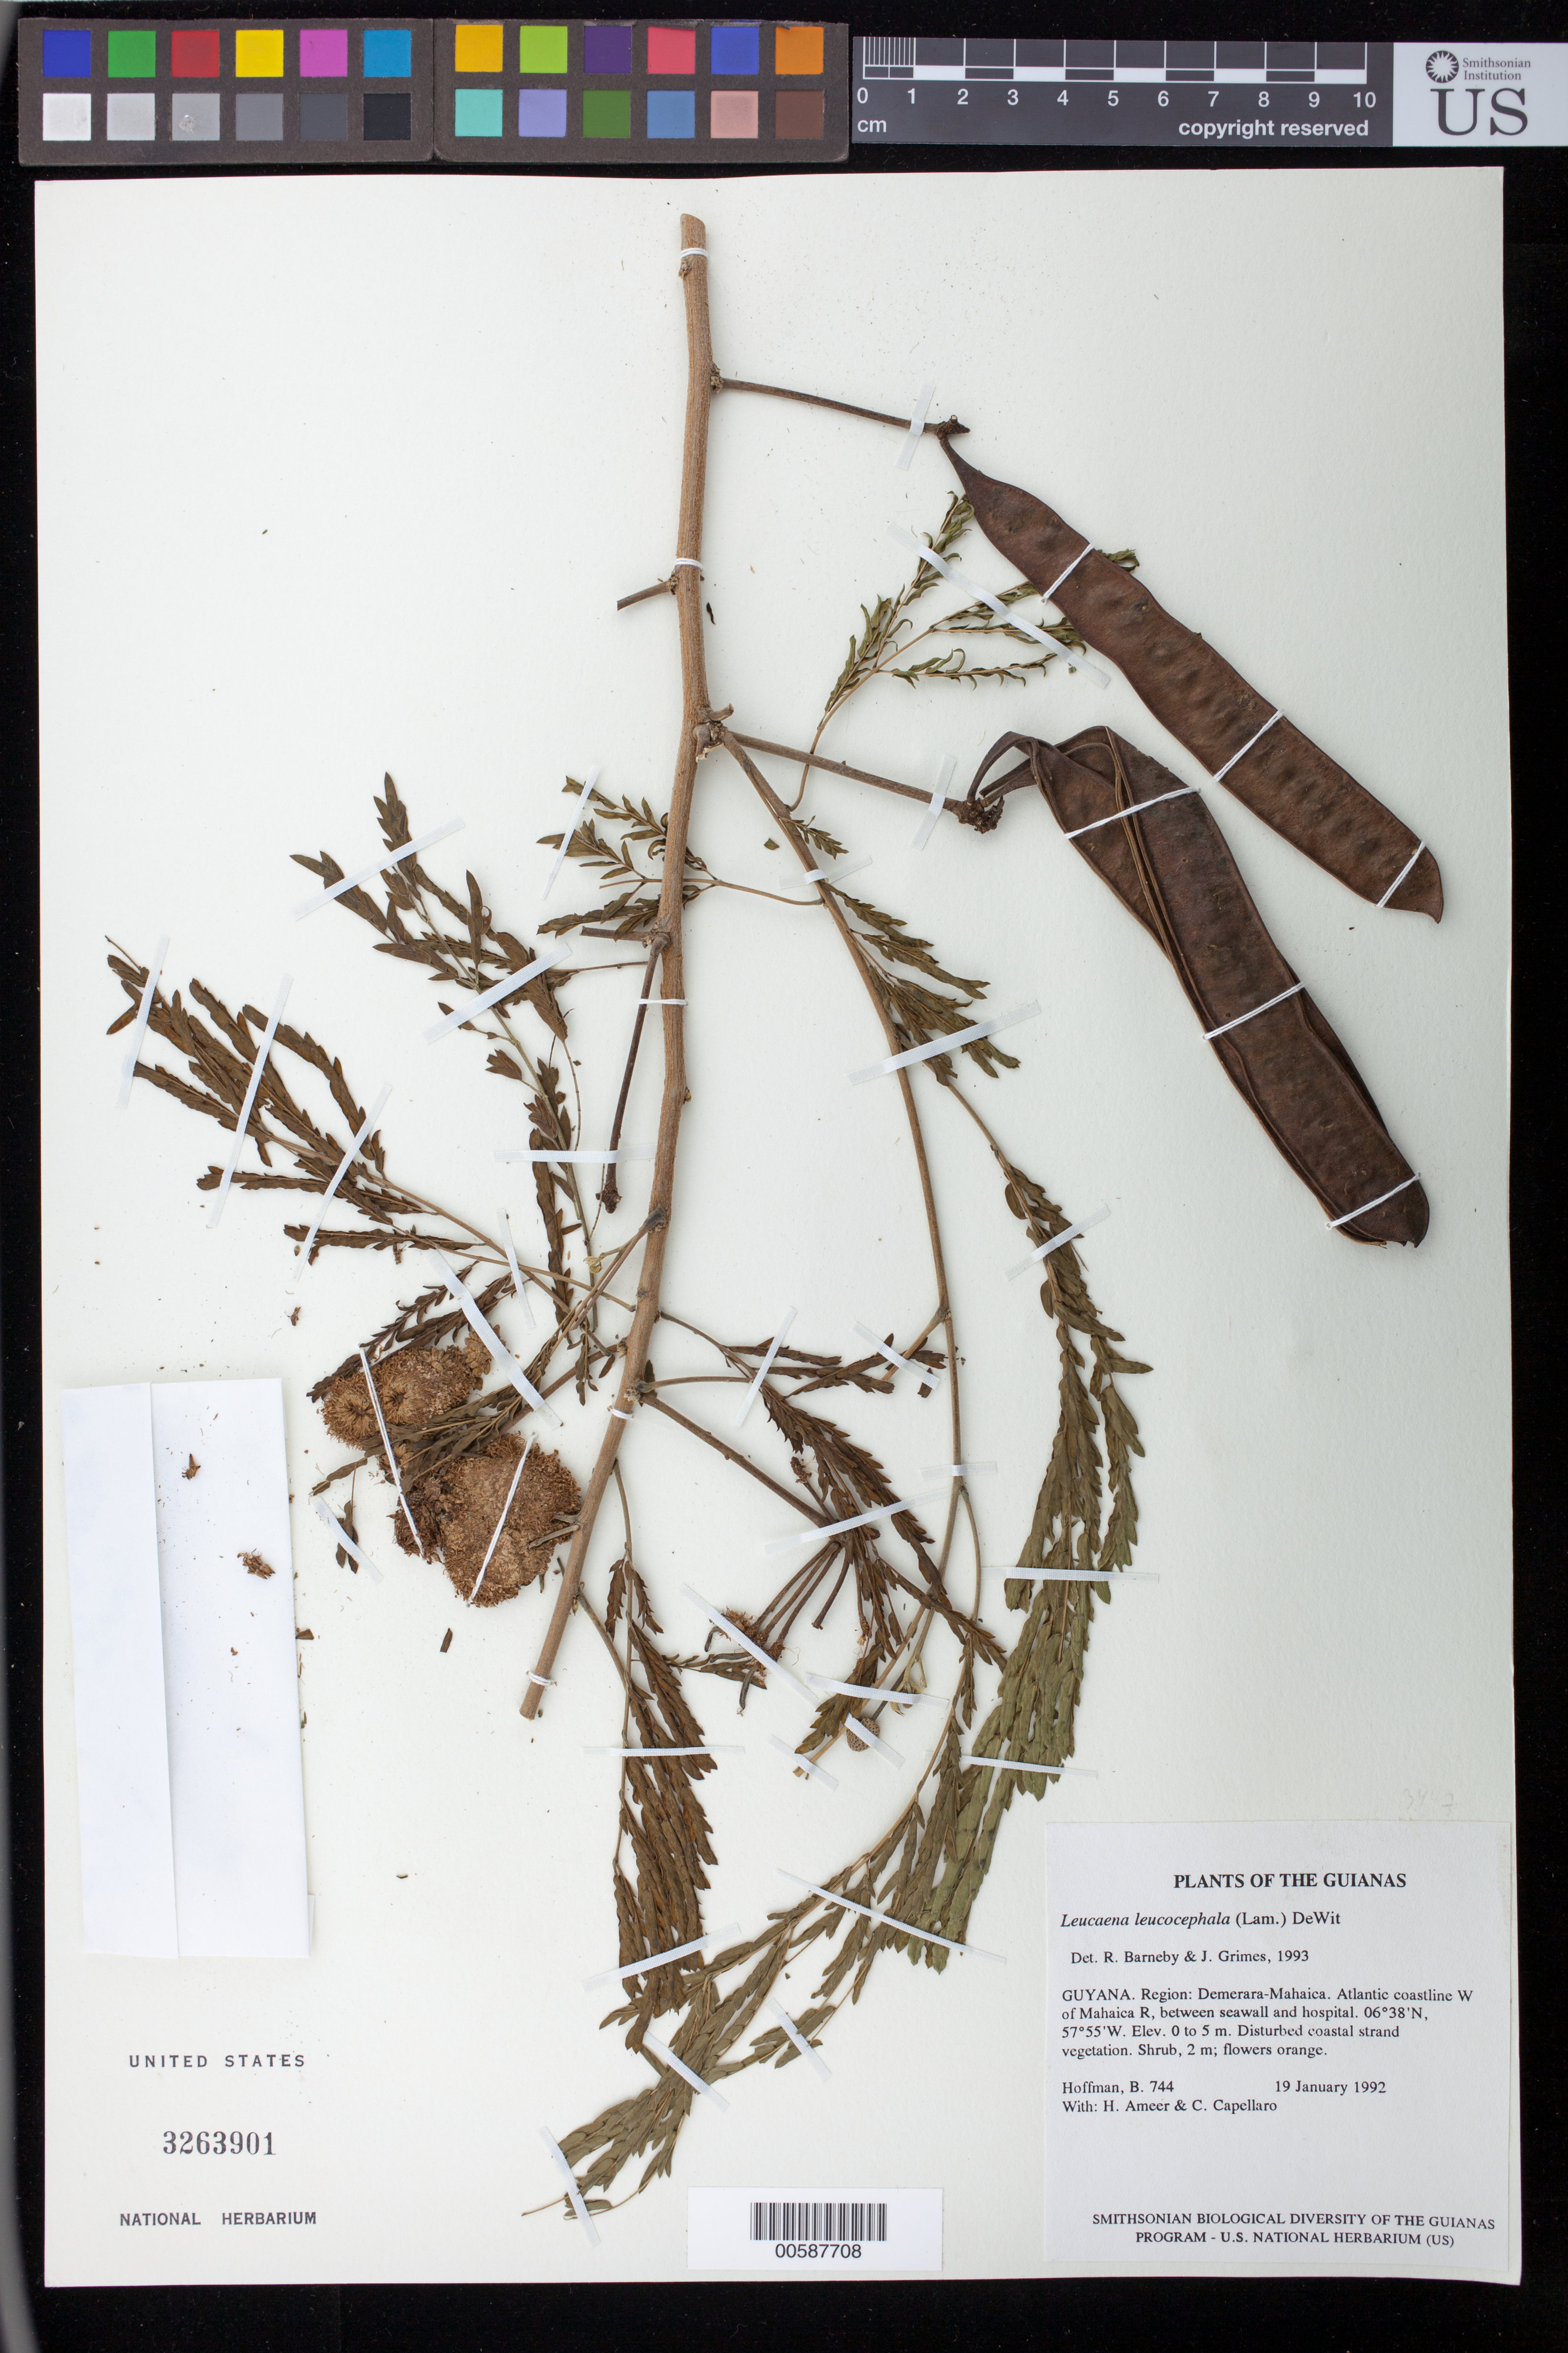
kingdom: Plantae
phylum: Tracheophyta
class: Magnoliopsida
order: Fabales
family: Fabaceae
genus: Leucaena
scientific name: Leucaena leucocephala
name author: (Lam.) de Wit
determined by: Barneby, R. C.; Grimes, J. W.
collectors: B. Hoffman, H. Ameer & C. Capellaro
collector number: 744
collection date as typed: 19 January 1992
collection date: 1992-01-19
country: Guyana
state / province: Demerara-Mahaica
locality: Atlantic coastline W of Mahaica R., between seawall and hospital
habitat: Disturbed coastal strand vegetation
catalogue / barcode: US 3263901